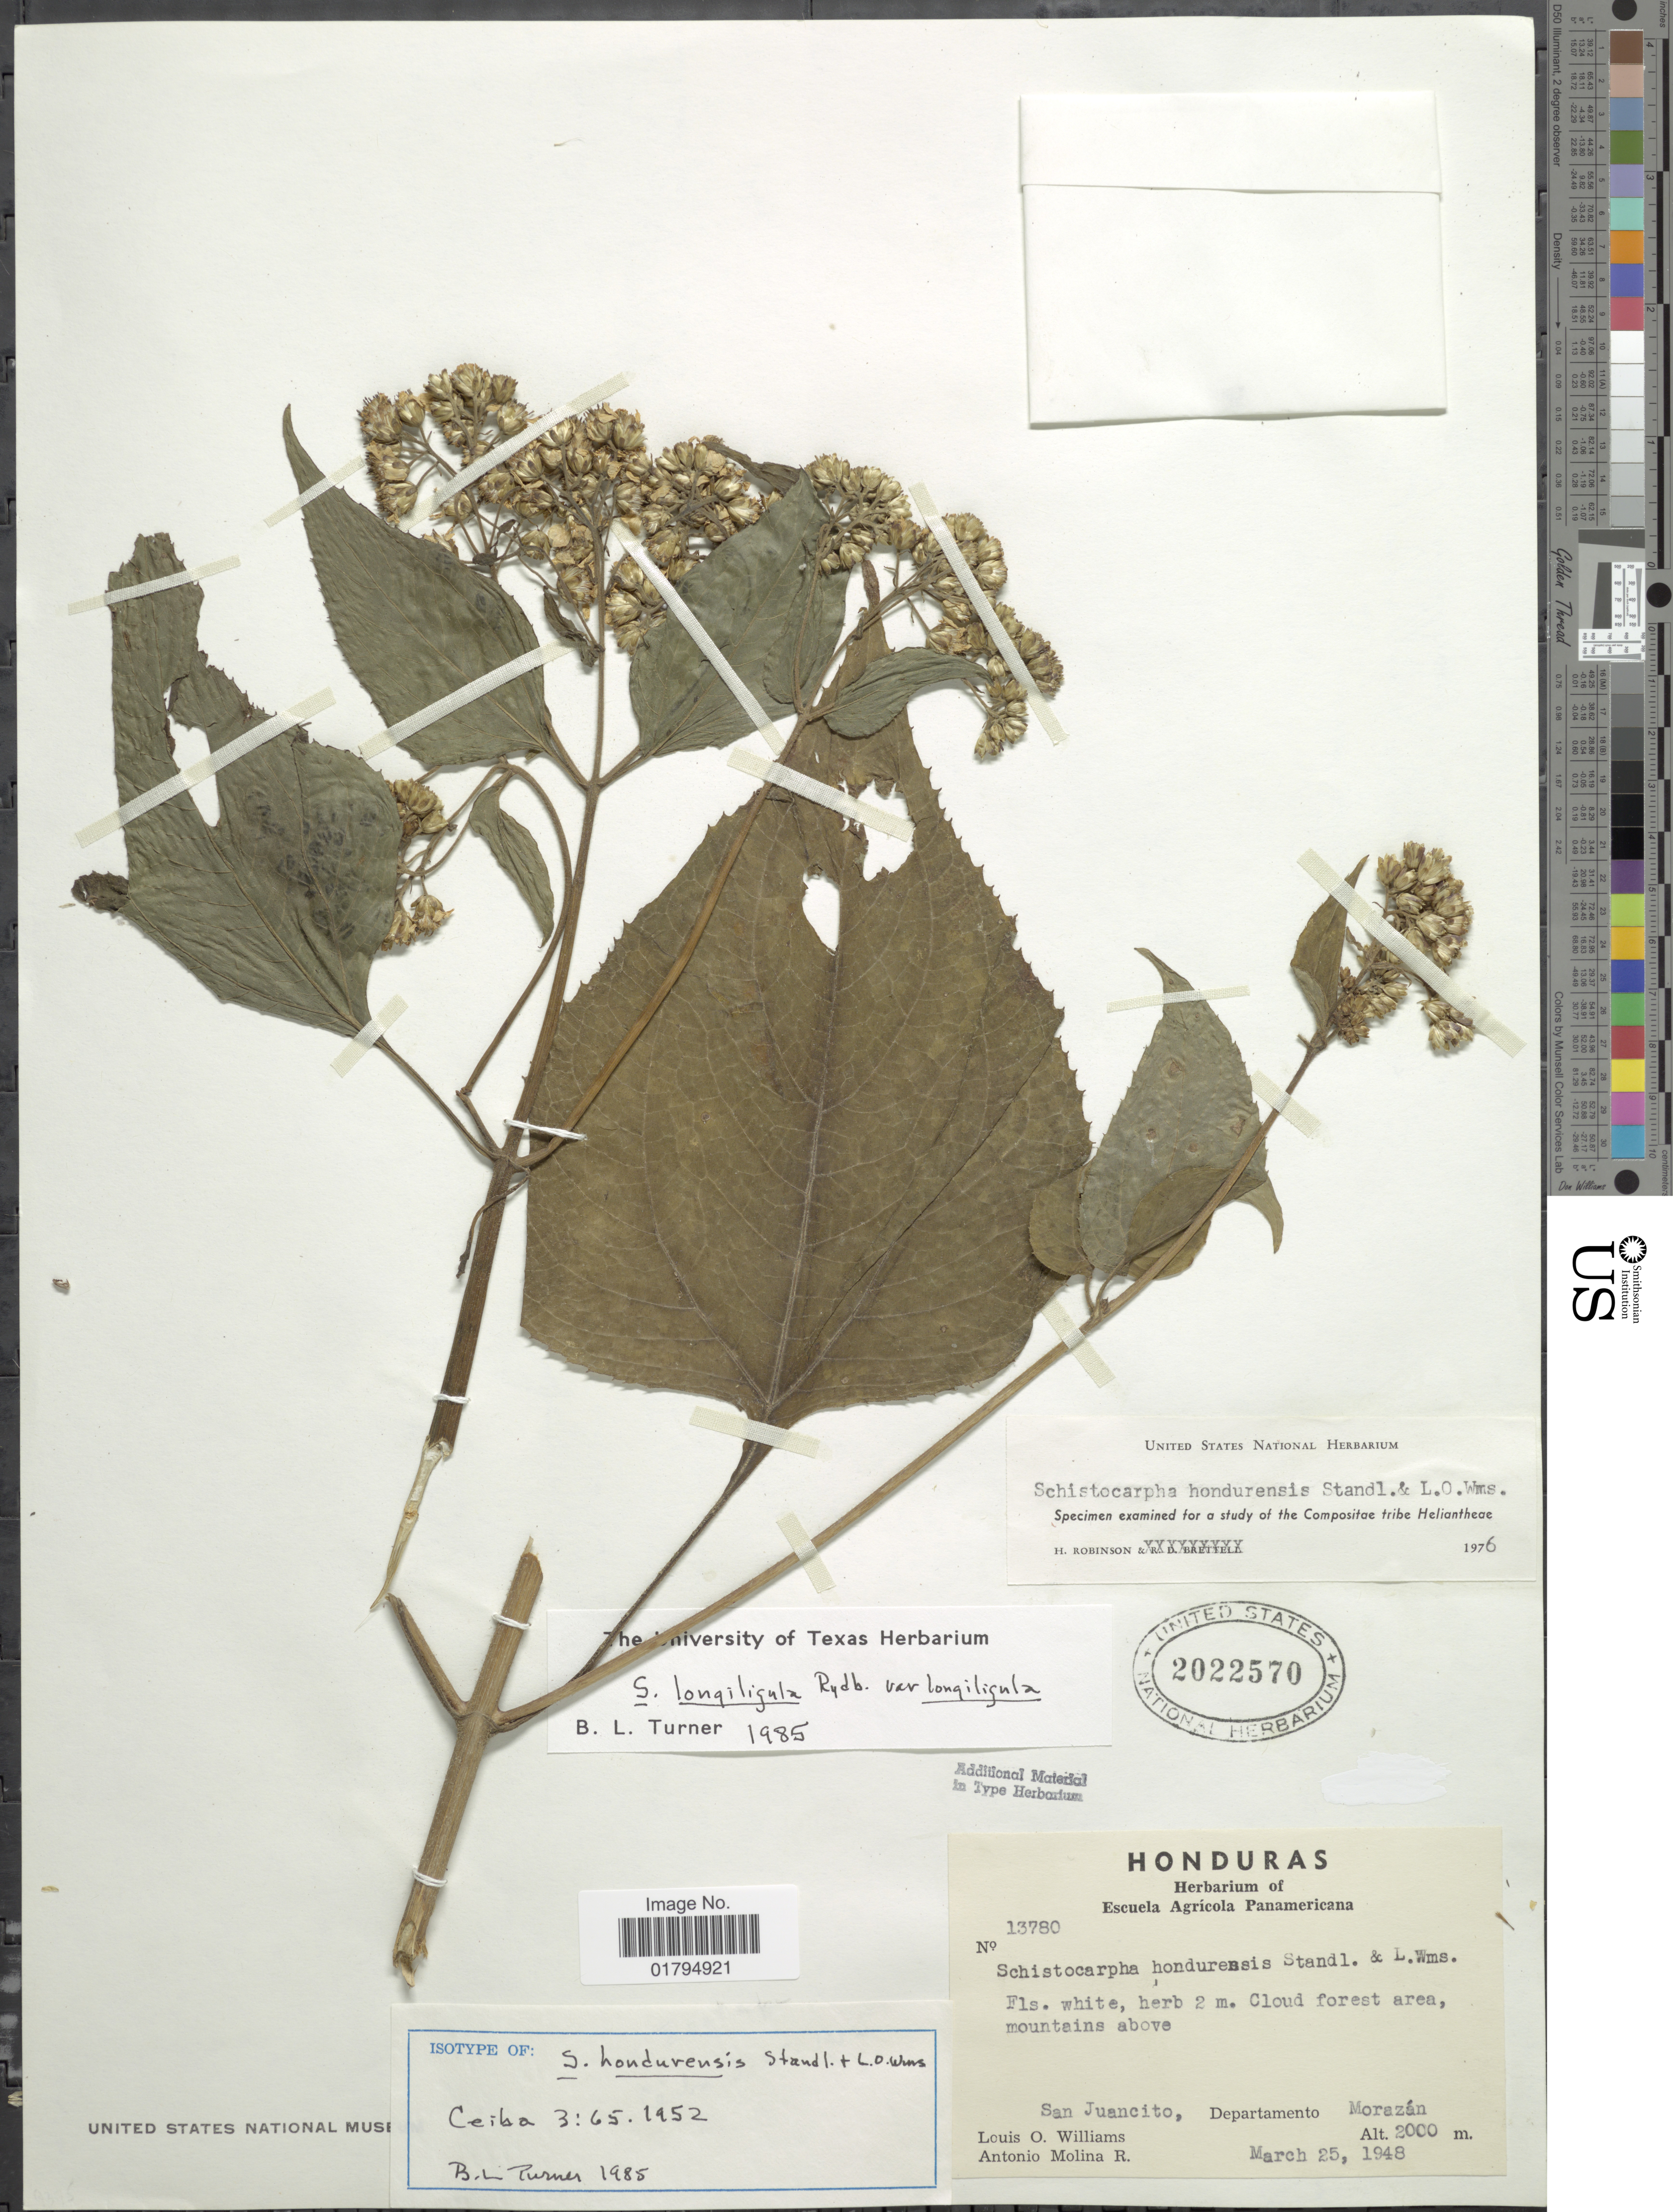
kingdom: Plantae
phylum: Tracheophyta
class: Magnoliopsida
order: Asterales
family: Asteraceae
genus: Schistocarpha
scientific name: Schistocarpha hondurensis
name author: Standl. & L.O. Williams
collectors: L. O. Williams & A. Molina R.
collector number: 13780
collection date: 1948-03-25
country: Honduras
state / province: Fco. Morazán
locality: San Juancito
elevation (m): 2000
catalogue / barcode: US 2022570